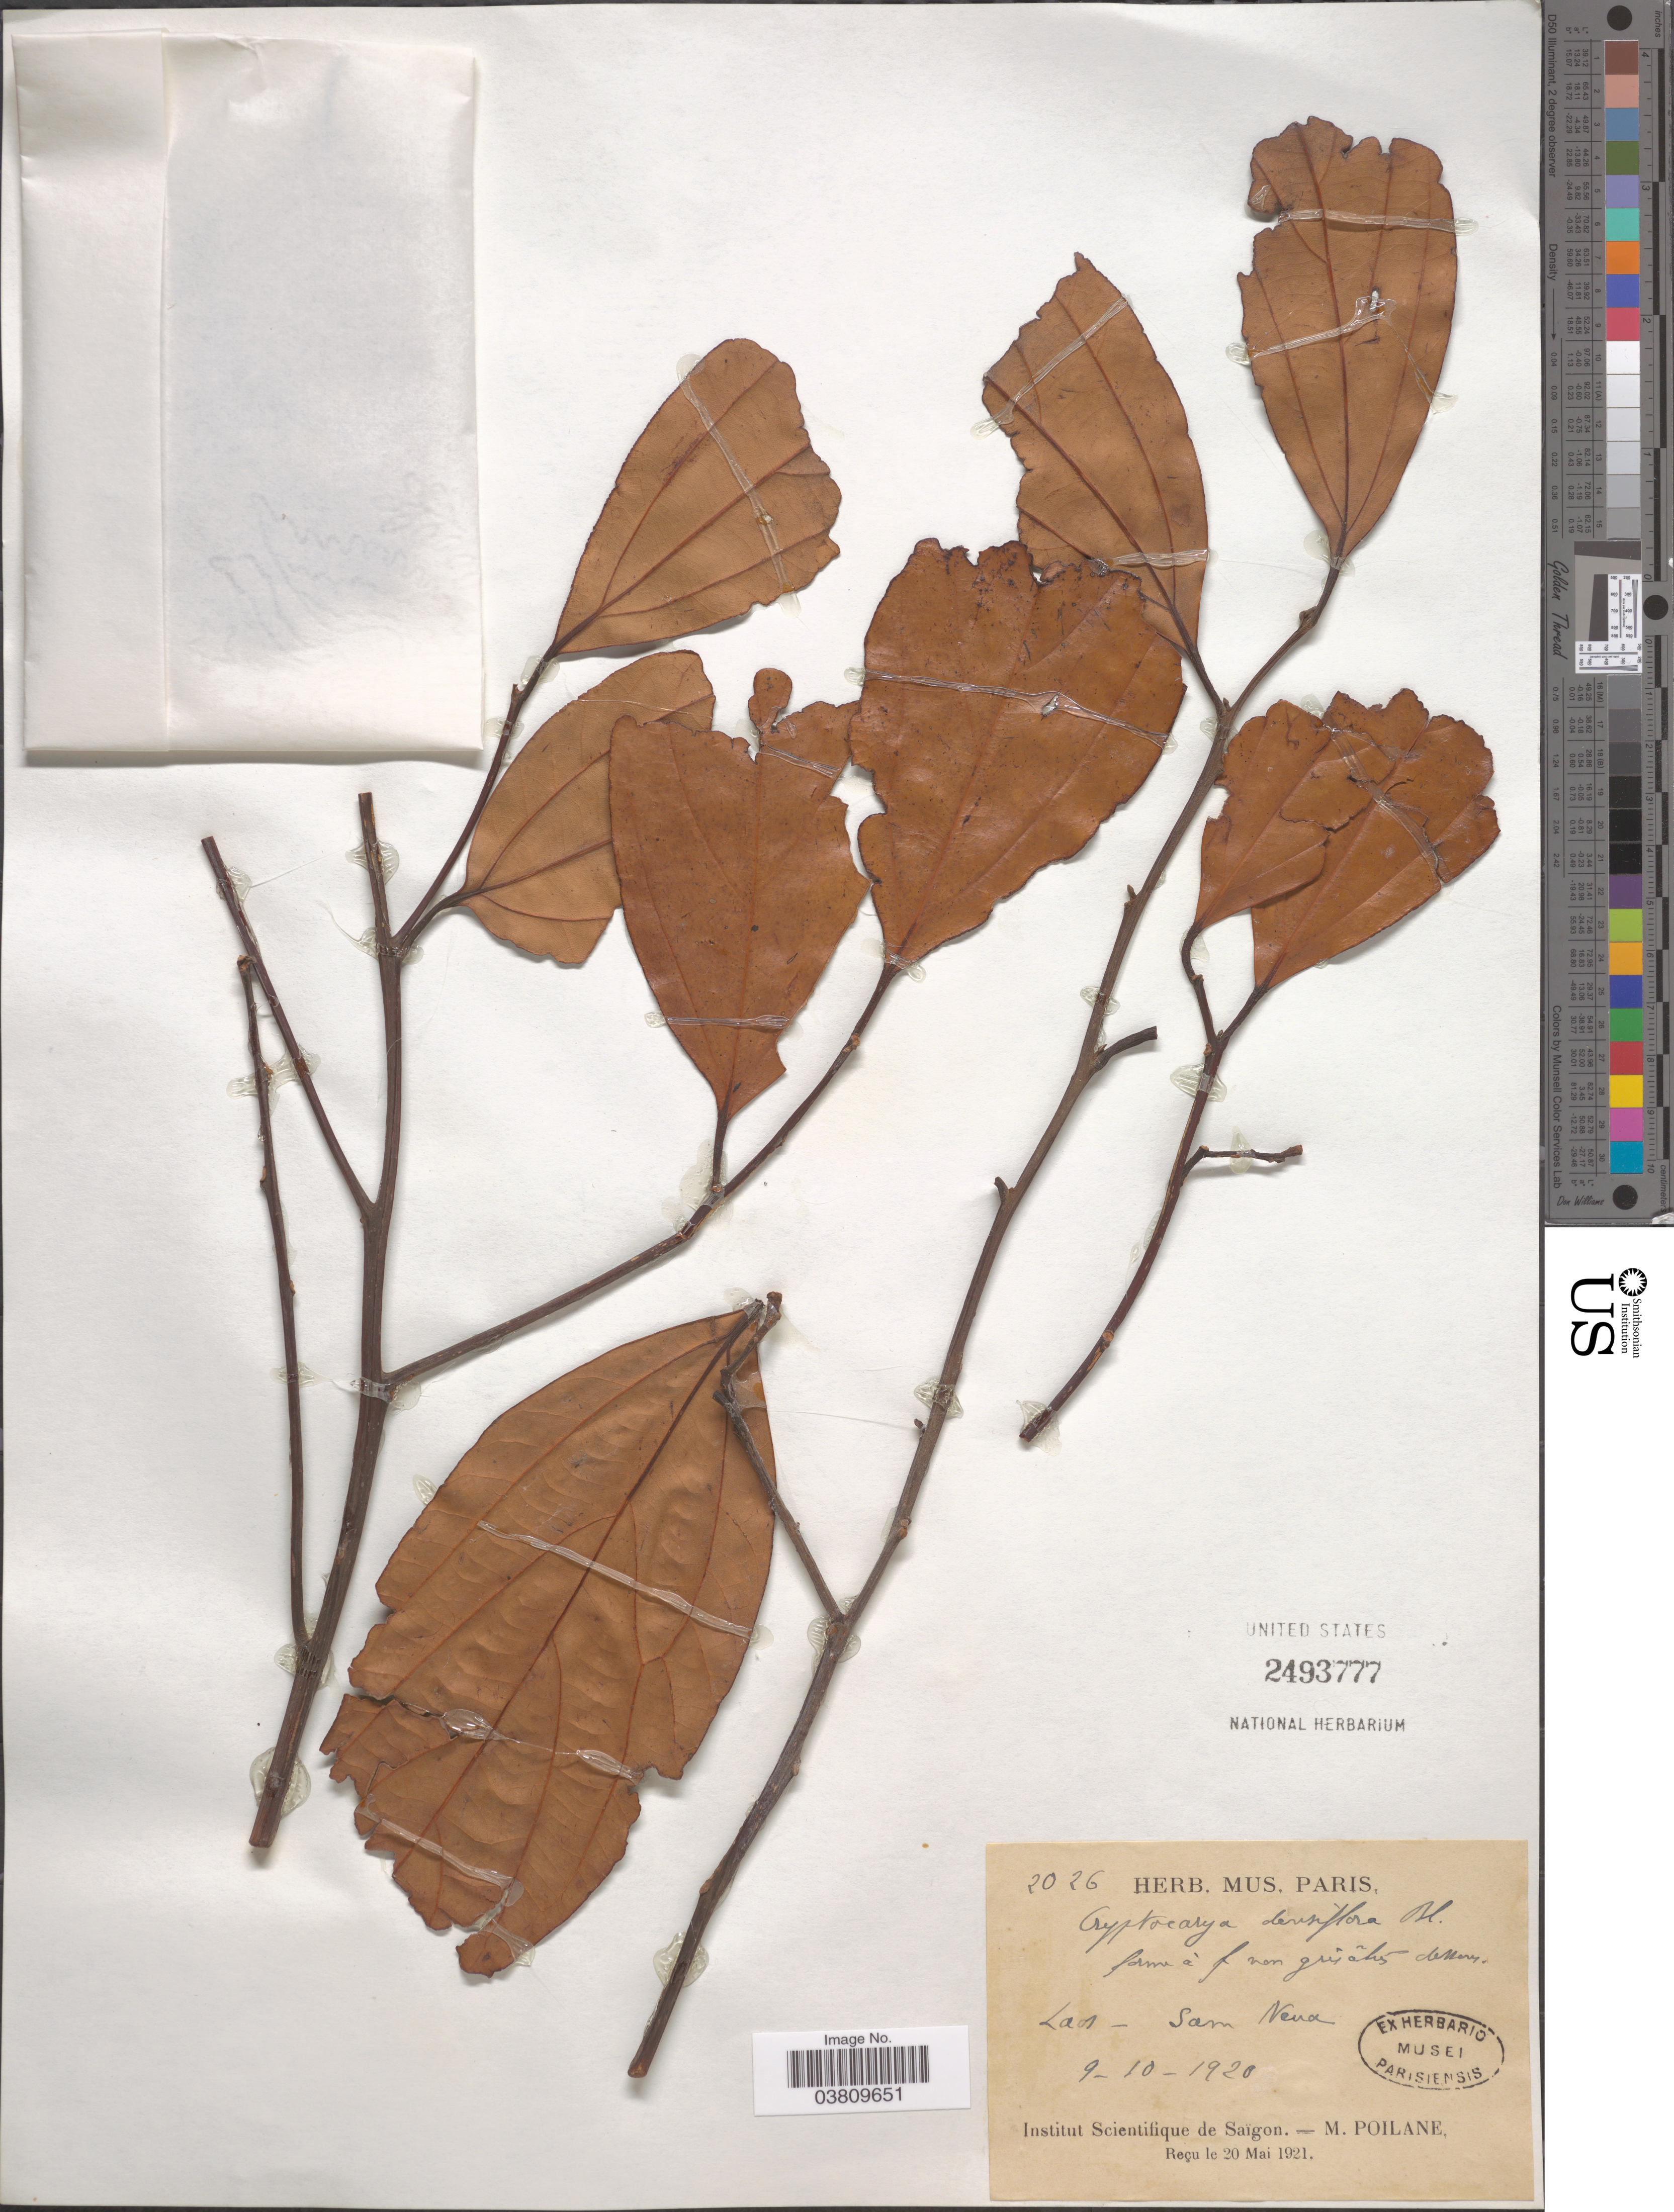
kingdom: Plantae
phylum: Tracheophyta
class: Magnoliopsida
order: Laurales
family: Lauraceae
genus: Cryptocarya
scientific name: Cryptocarya densiflora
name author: Blume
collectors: M. Poilane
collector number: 2026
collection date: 1920-10-09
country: Laos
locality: Sam Neua.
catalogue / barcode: US 2493777